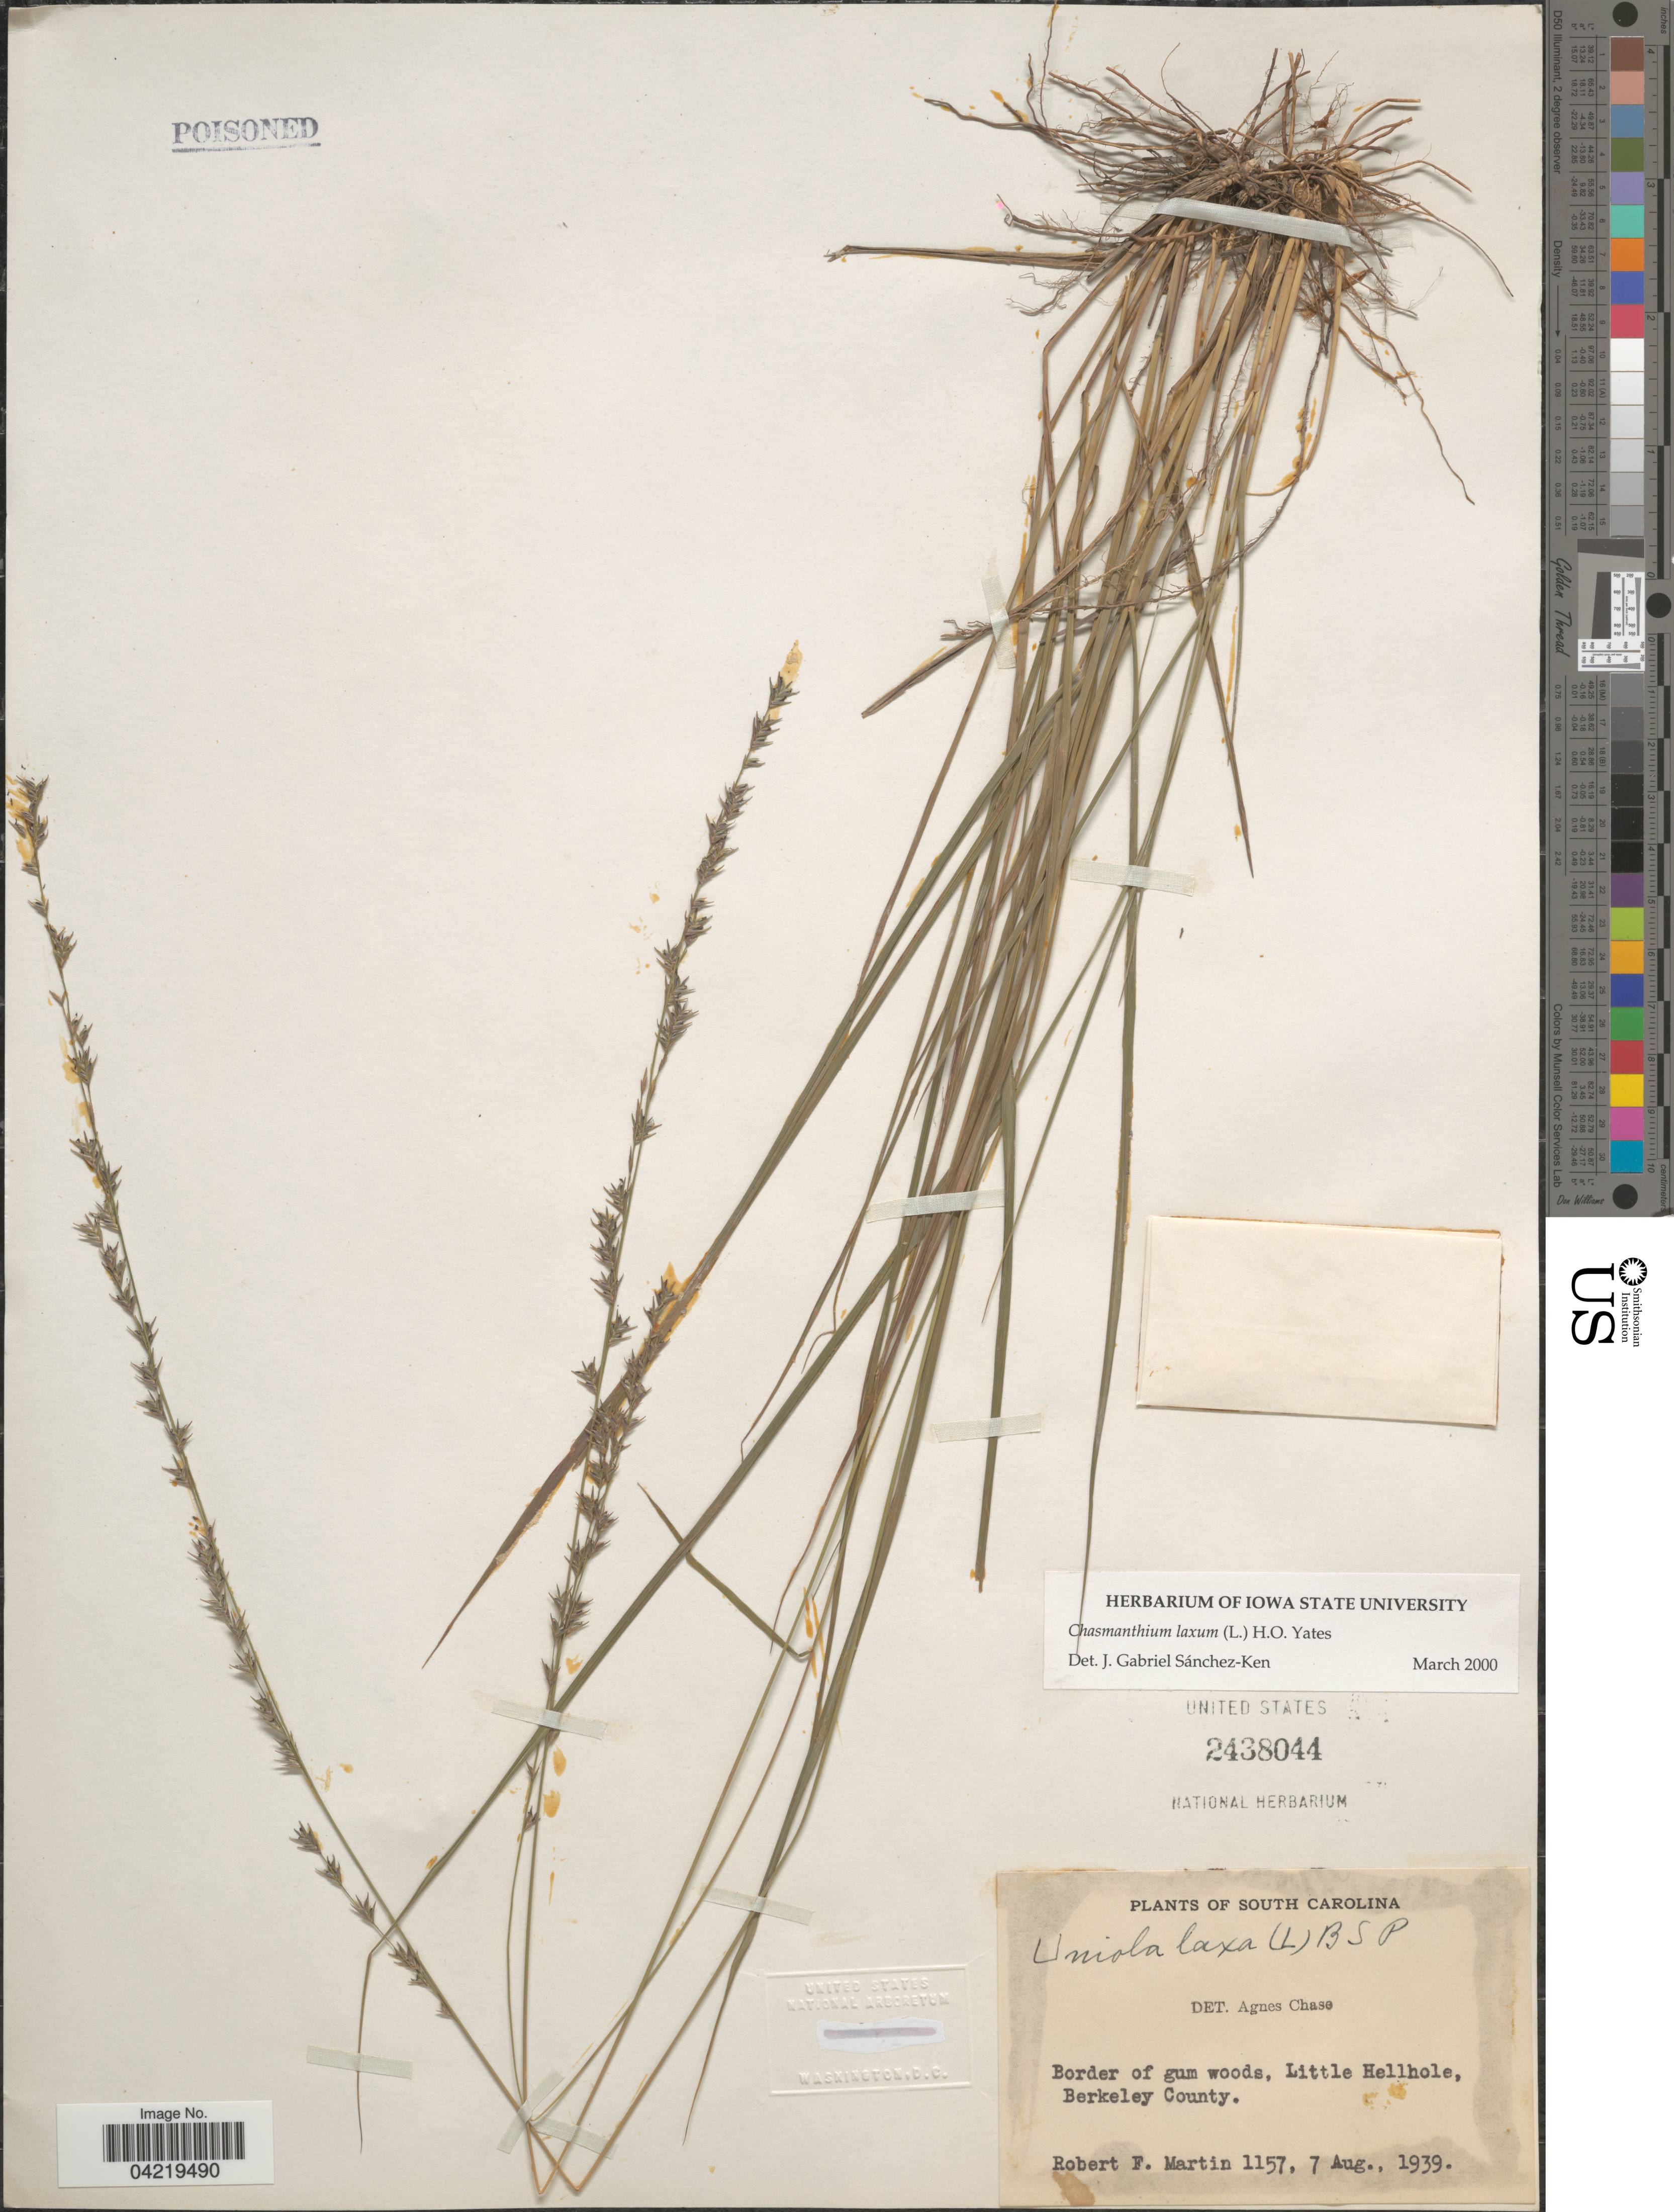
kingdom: Plantae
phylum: Tracheophyta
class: Liliopsida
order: Poales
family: Poaceae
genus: Chasmanthium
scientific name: Chasmanthium laxum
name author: (L.) H.O. Yates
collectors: R. F. Martin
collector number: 1157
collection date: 1939-08-07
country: United States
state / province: South Carolina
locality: Border of gum woods, Little Hellhole, Berkeley County.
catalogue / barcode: US 2438044